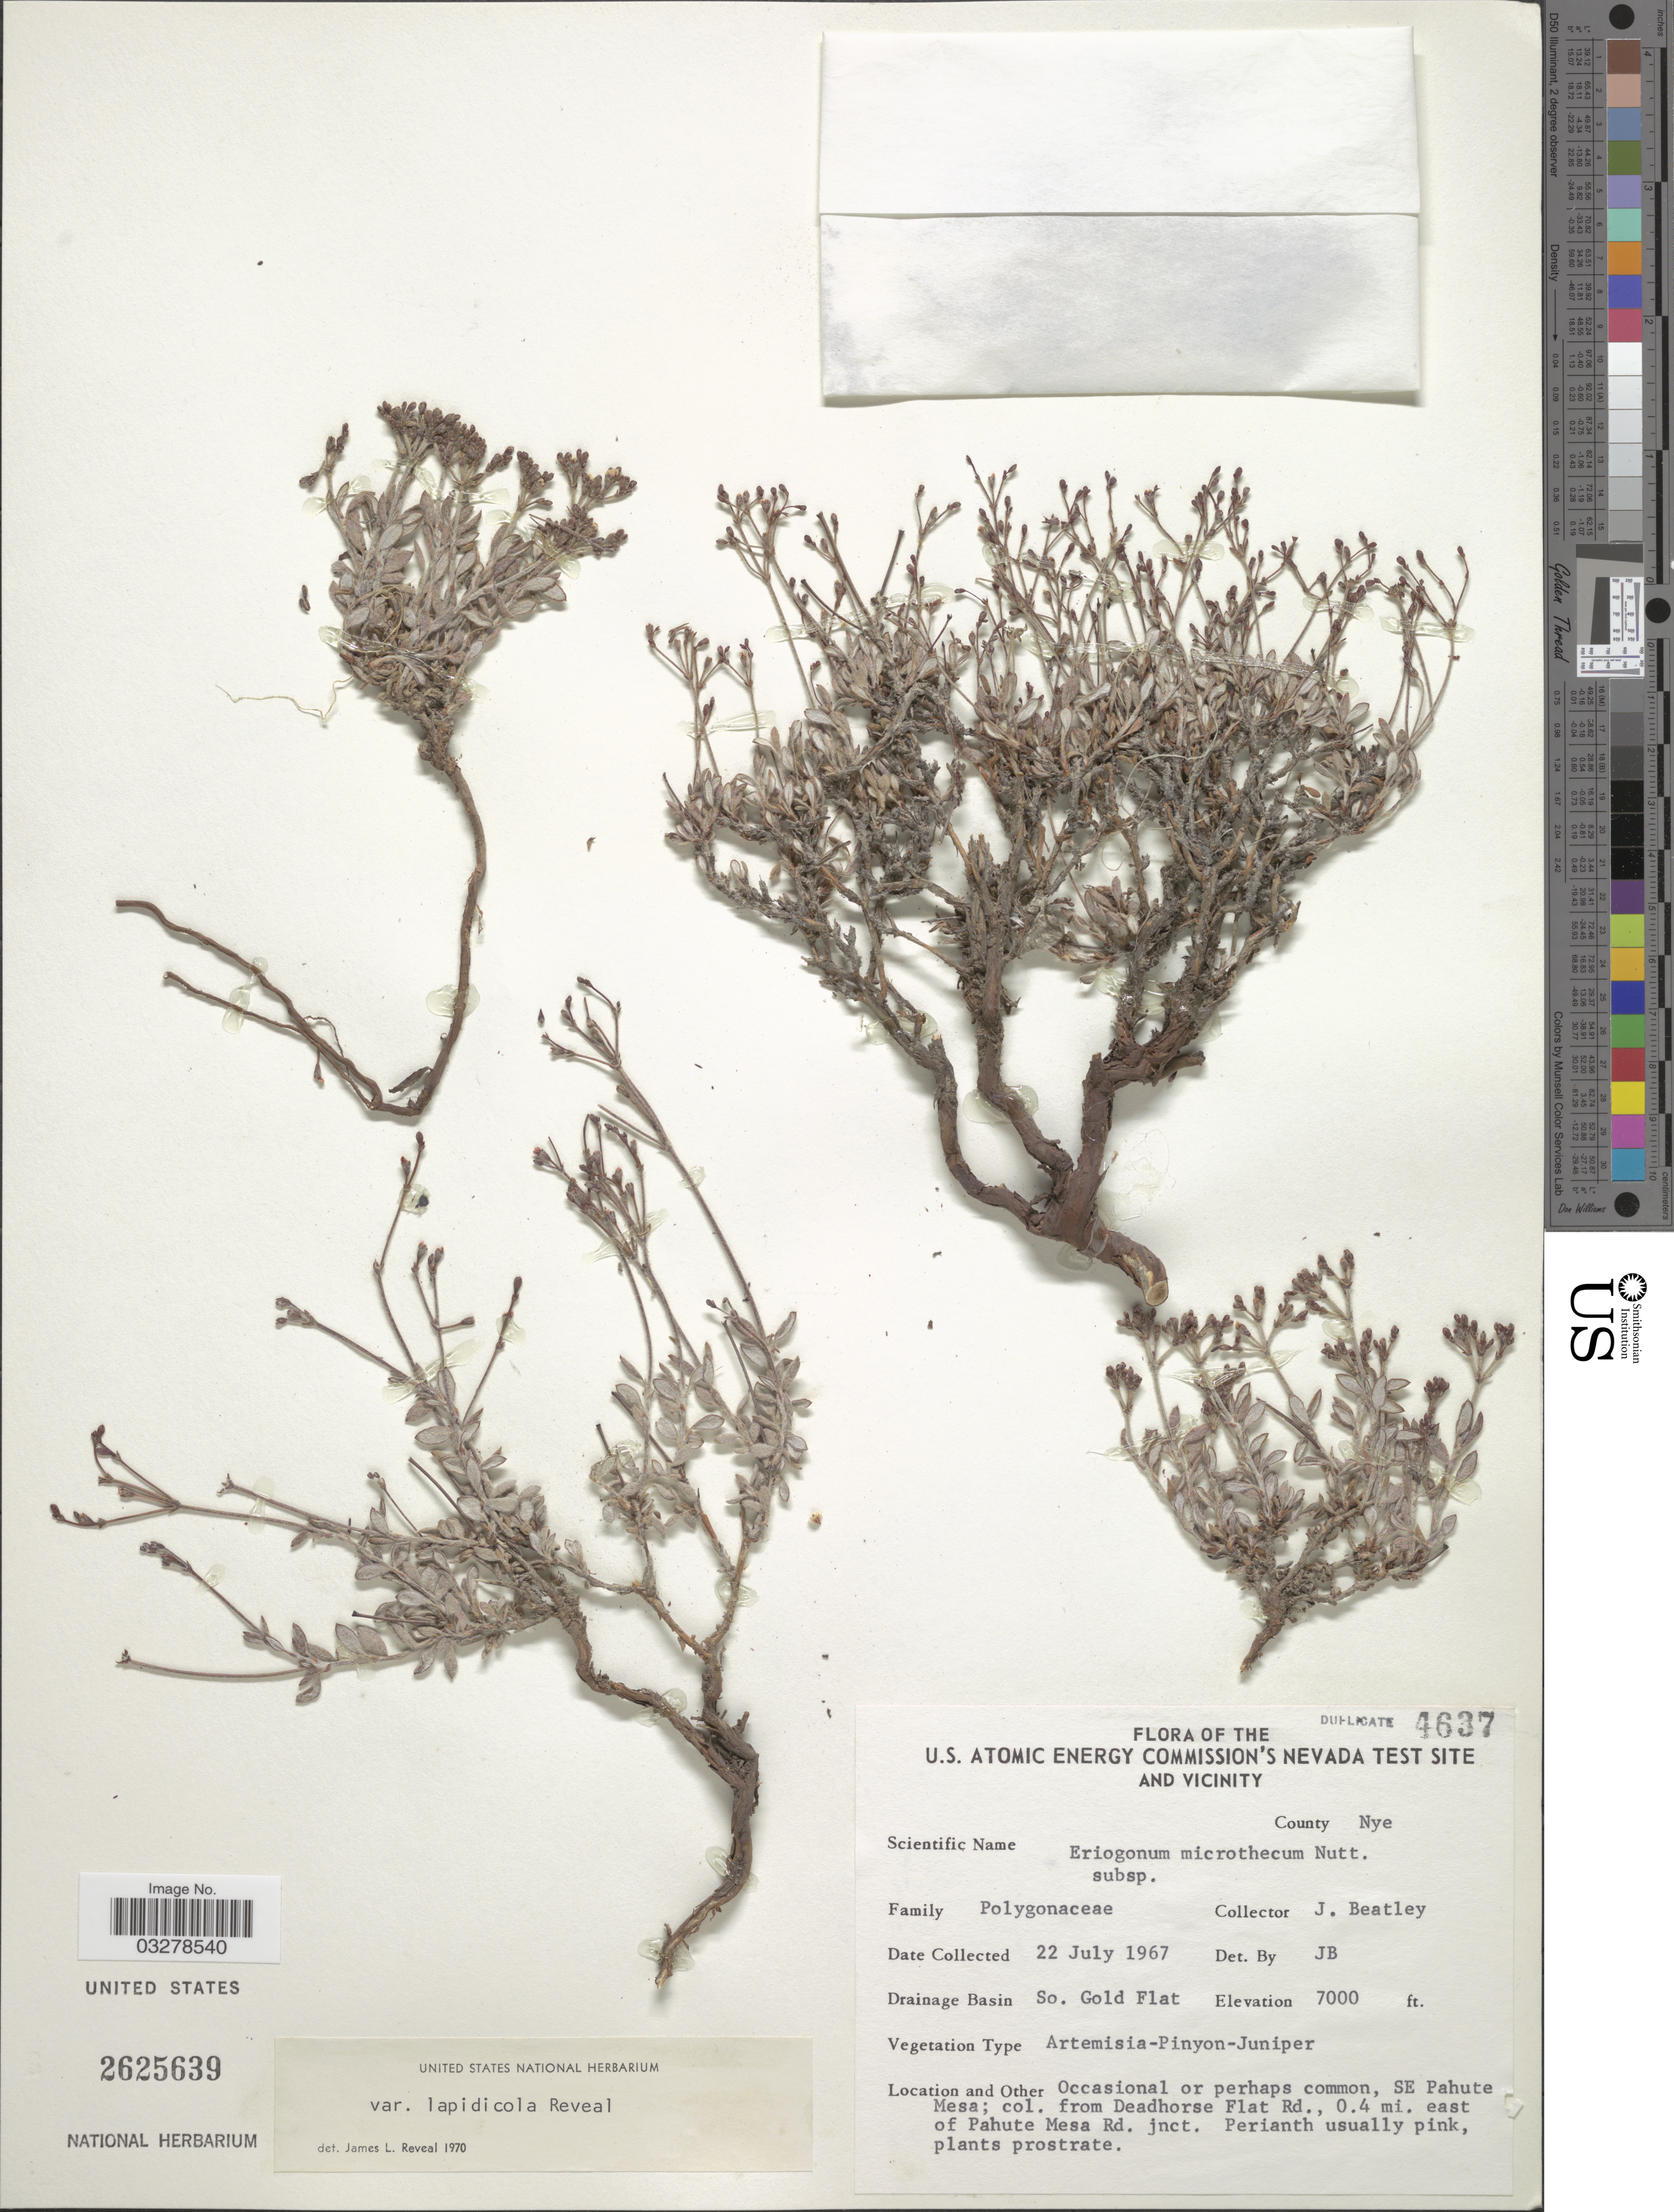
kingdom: Plantae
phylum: Tracheophyta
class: Magnoliopsida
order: Caryophyllales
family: Polygonaceae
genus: Eriogonum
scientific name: Eriogonum microtheca var. lapidicola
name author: Reveal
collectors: J. C. Beatley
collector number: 4637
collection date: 1967-07-22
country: United States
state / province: Nevada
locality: U.S. Atomic Energy Commission's Nevada Test Site and Vicinity. County Nye. Drainage Basin So. Gold Flat. SE Pahute Mesa; col. from Deadhorse Flat Rd., 0.4 mi. east of Pahute Mesa Rd. jnct.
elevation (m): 2134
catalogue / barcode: US 2625639